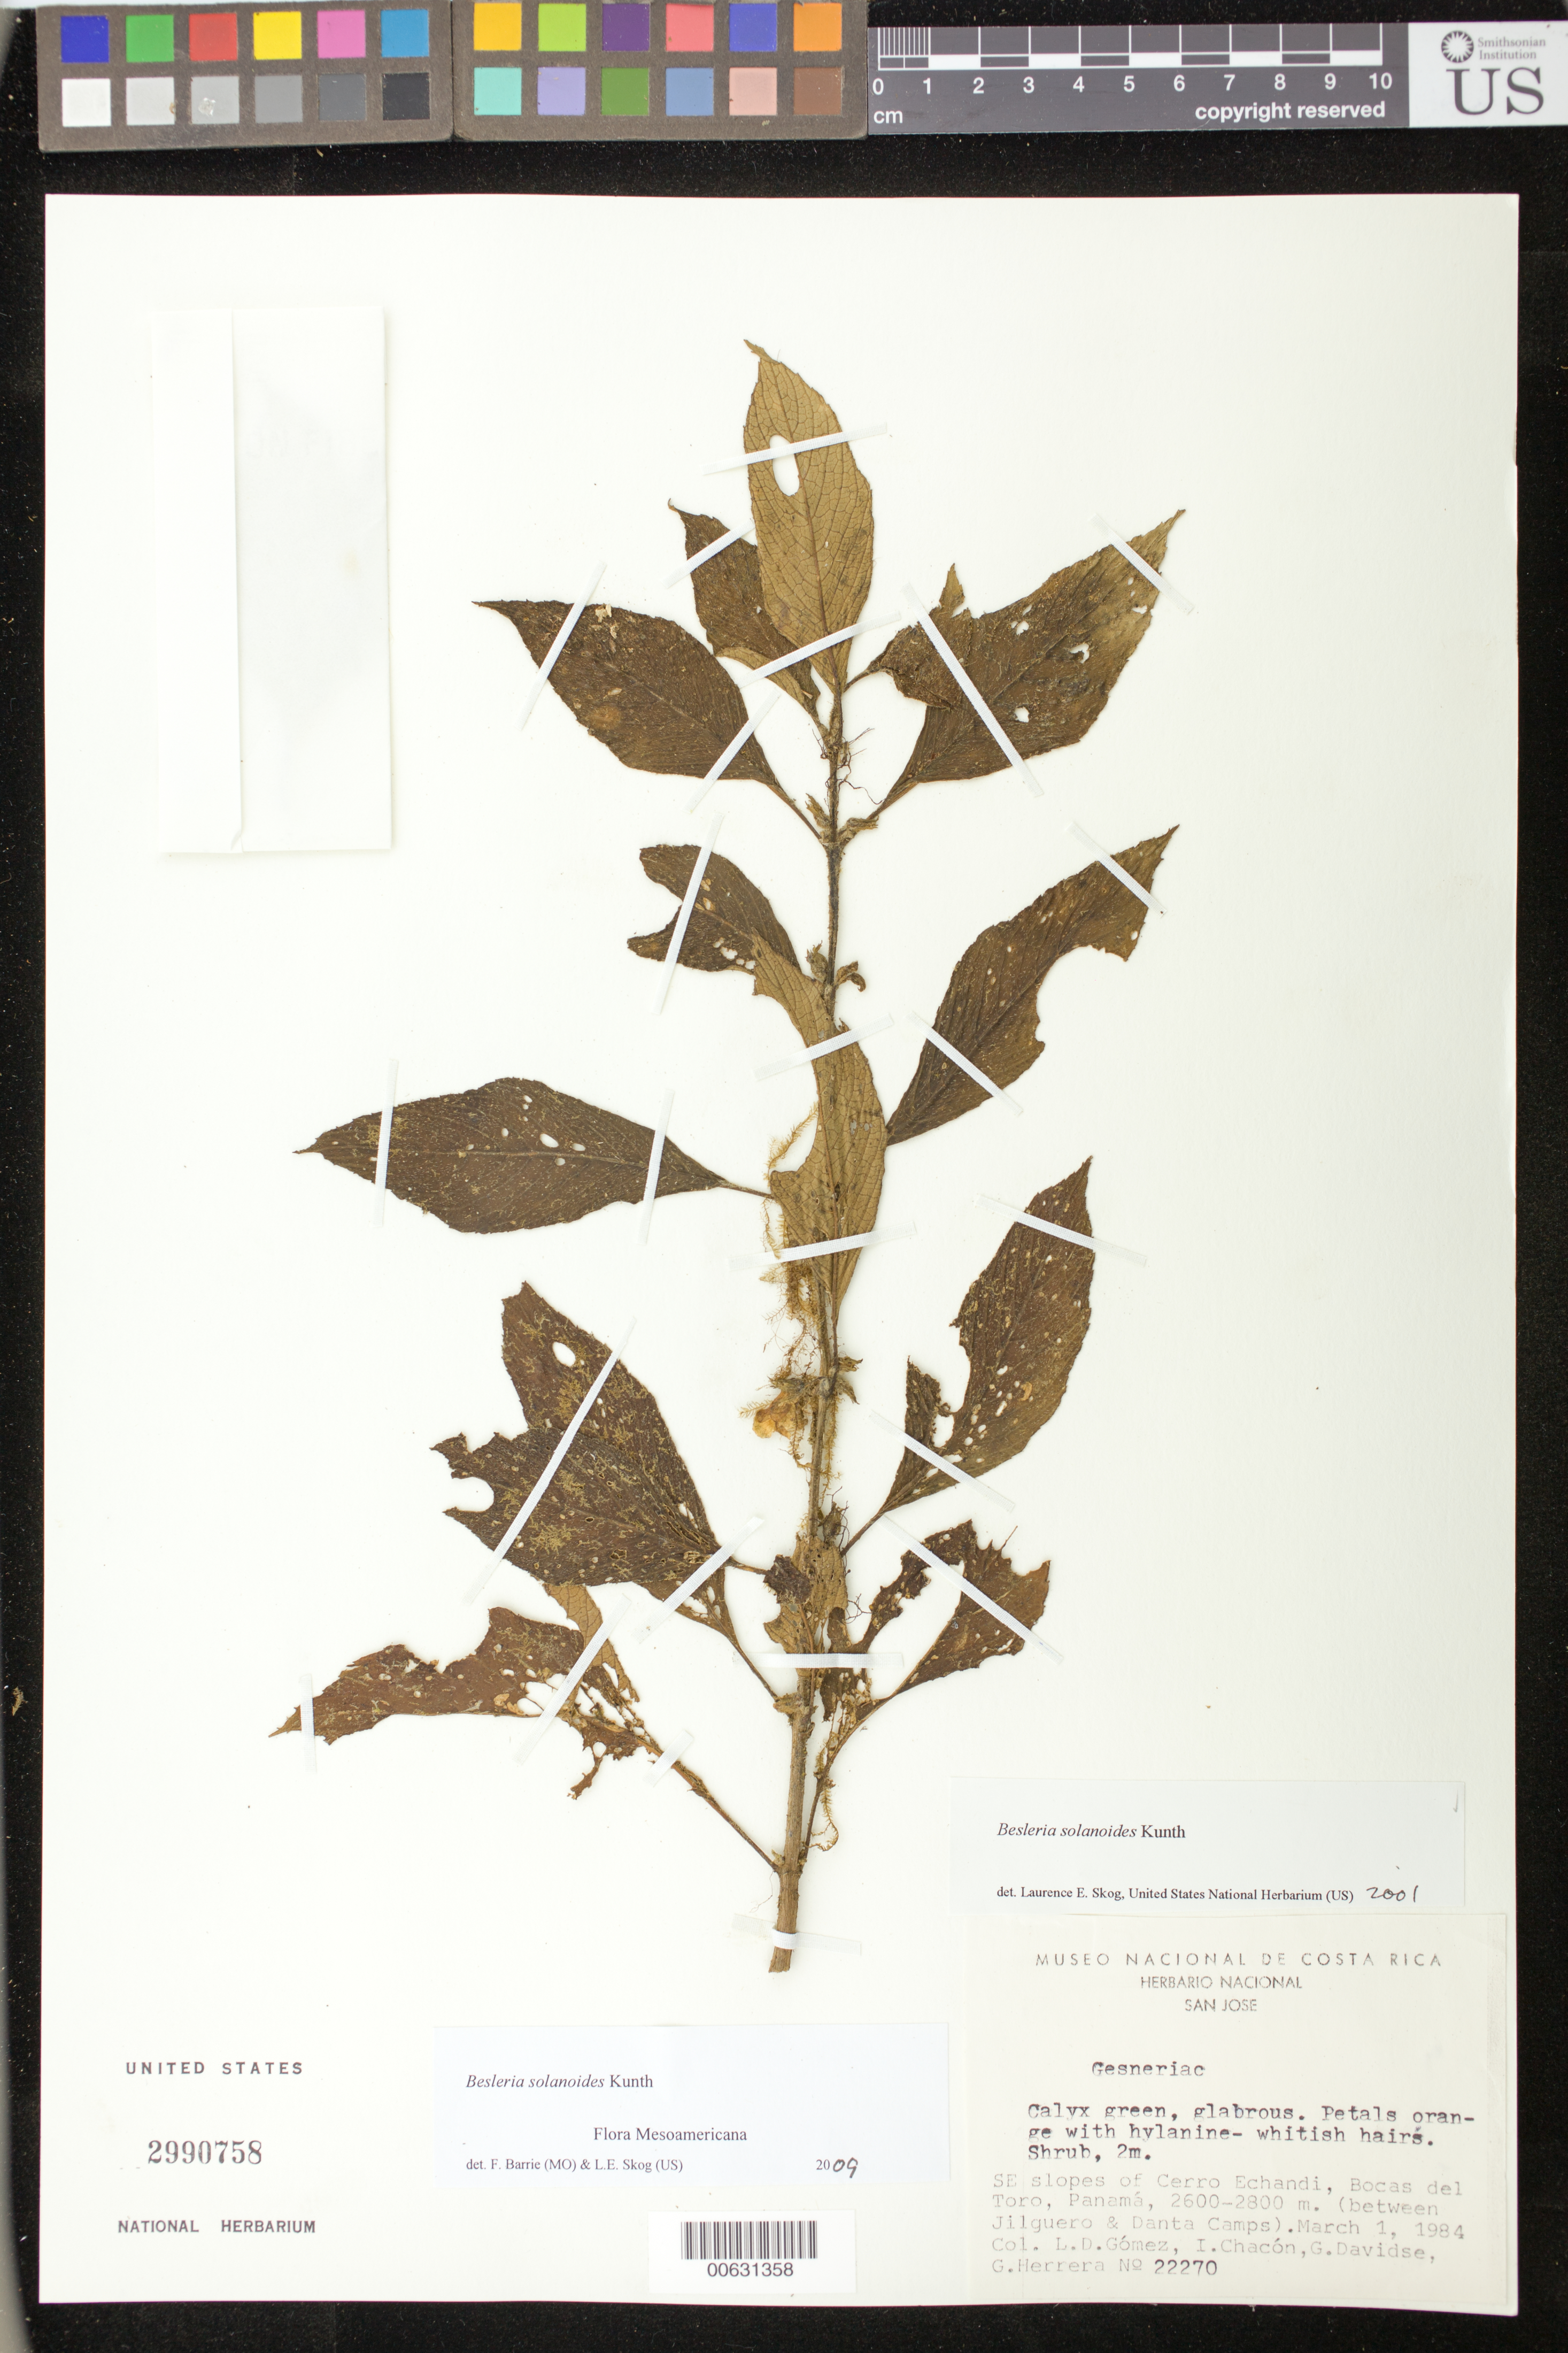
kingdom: Plantae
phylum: Tracheophyta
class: Magnoliopsida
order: Lamiales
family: Gesneriaceae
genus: Besleria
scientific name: Besleria barbensis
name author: Hanst.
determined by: Barrie, F. R.; Skog, Laurence E.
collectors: L. D. Gómez, I. Chacón, G. Davidse & G. Herrera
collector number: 22270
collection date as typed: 01 Mar 1984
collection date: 1984-03-01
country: Panama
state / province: Bocas del Toro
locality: SE slopes of Cerro Echandi (between Jilguero & Danta Camps)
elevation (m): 2600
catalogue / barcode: US 2990758